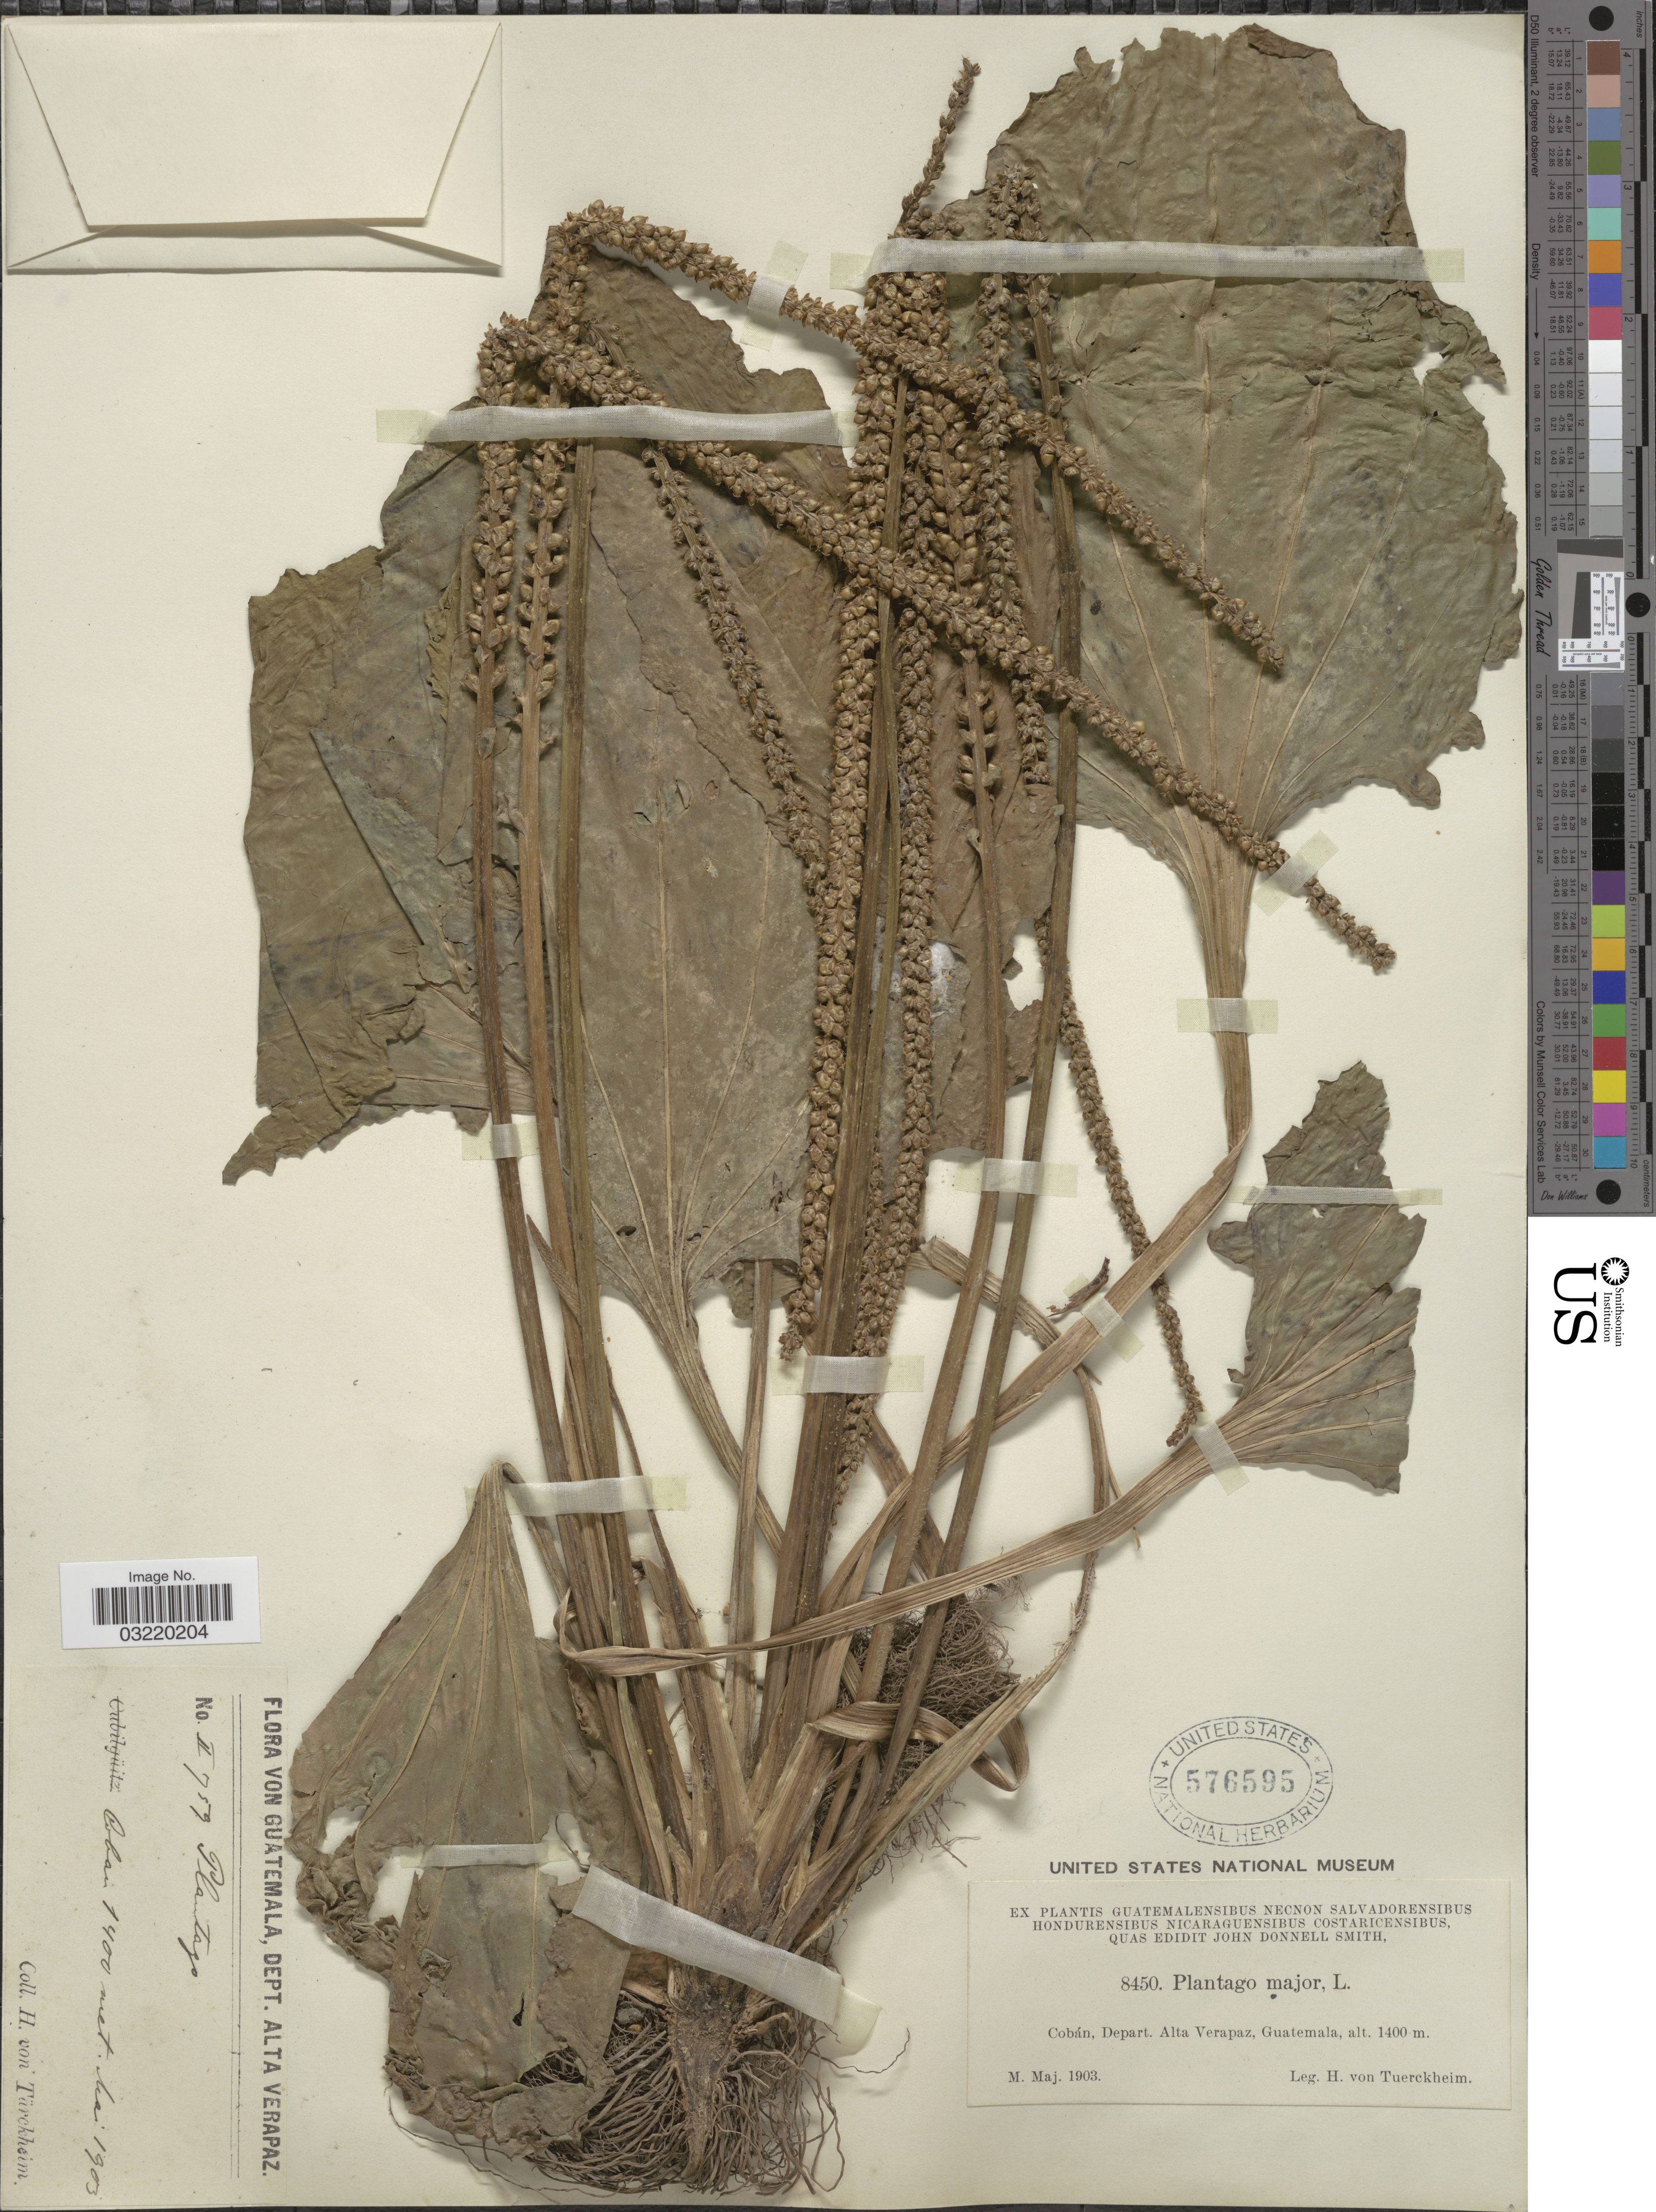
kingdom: Plantae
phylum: Tracheophyta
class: Magnoliopsida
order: Lamiales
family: Plantaginaceae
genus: Plantago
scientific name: Plantago major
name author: L.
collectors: H. von Türckheim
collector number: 8450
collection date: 1903-05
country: Guatemala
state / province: Alta Verapaz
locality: Cobán, Depart. Alta Verapaz.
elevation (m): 1400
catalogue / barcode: US 576595